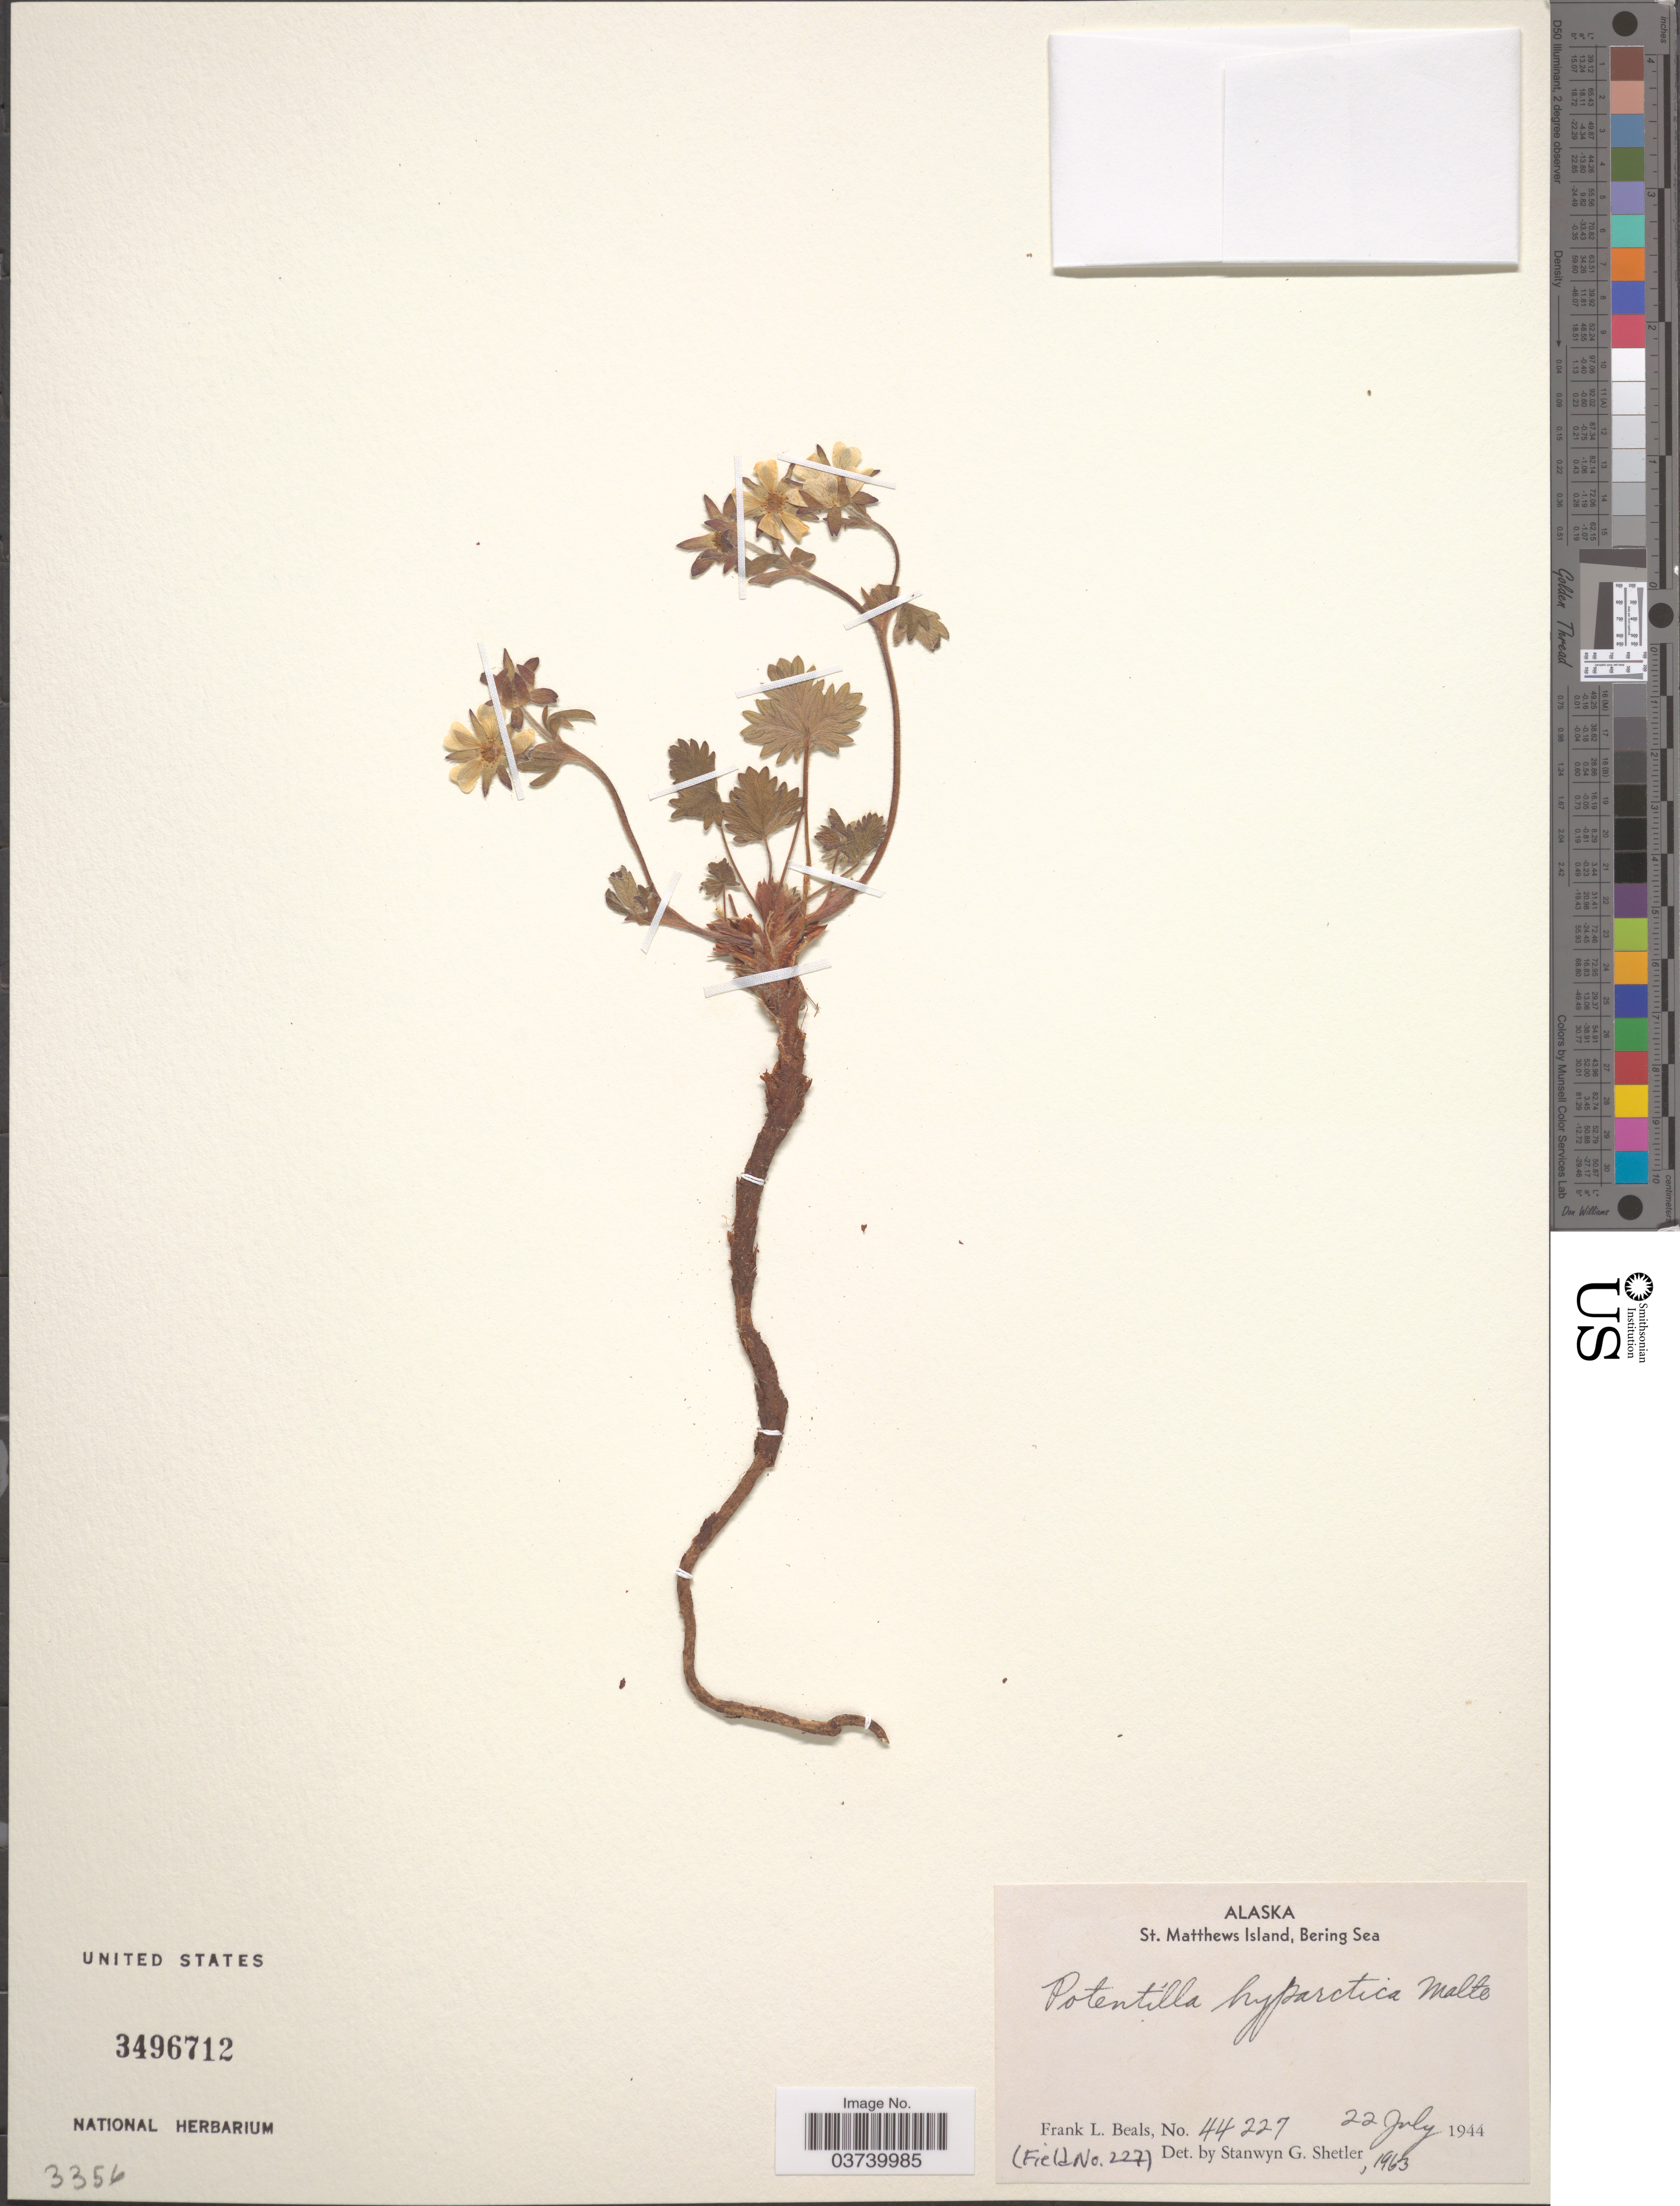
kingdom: Plantae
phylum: Tracheophyta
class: Magnoliopsida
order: Rosales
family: Rosaceae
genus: Potentilla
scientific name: Potentilla hyparctica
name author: Malte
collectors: F. Beals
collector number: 44227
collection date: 1944-07-22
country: United States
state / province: Alaska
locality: St. Matthews Island, Bering Sea.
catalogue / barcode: US 3496712